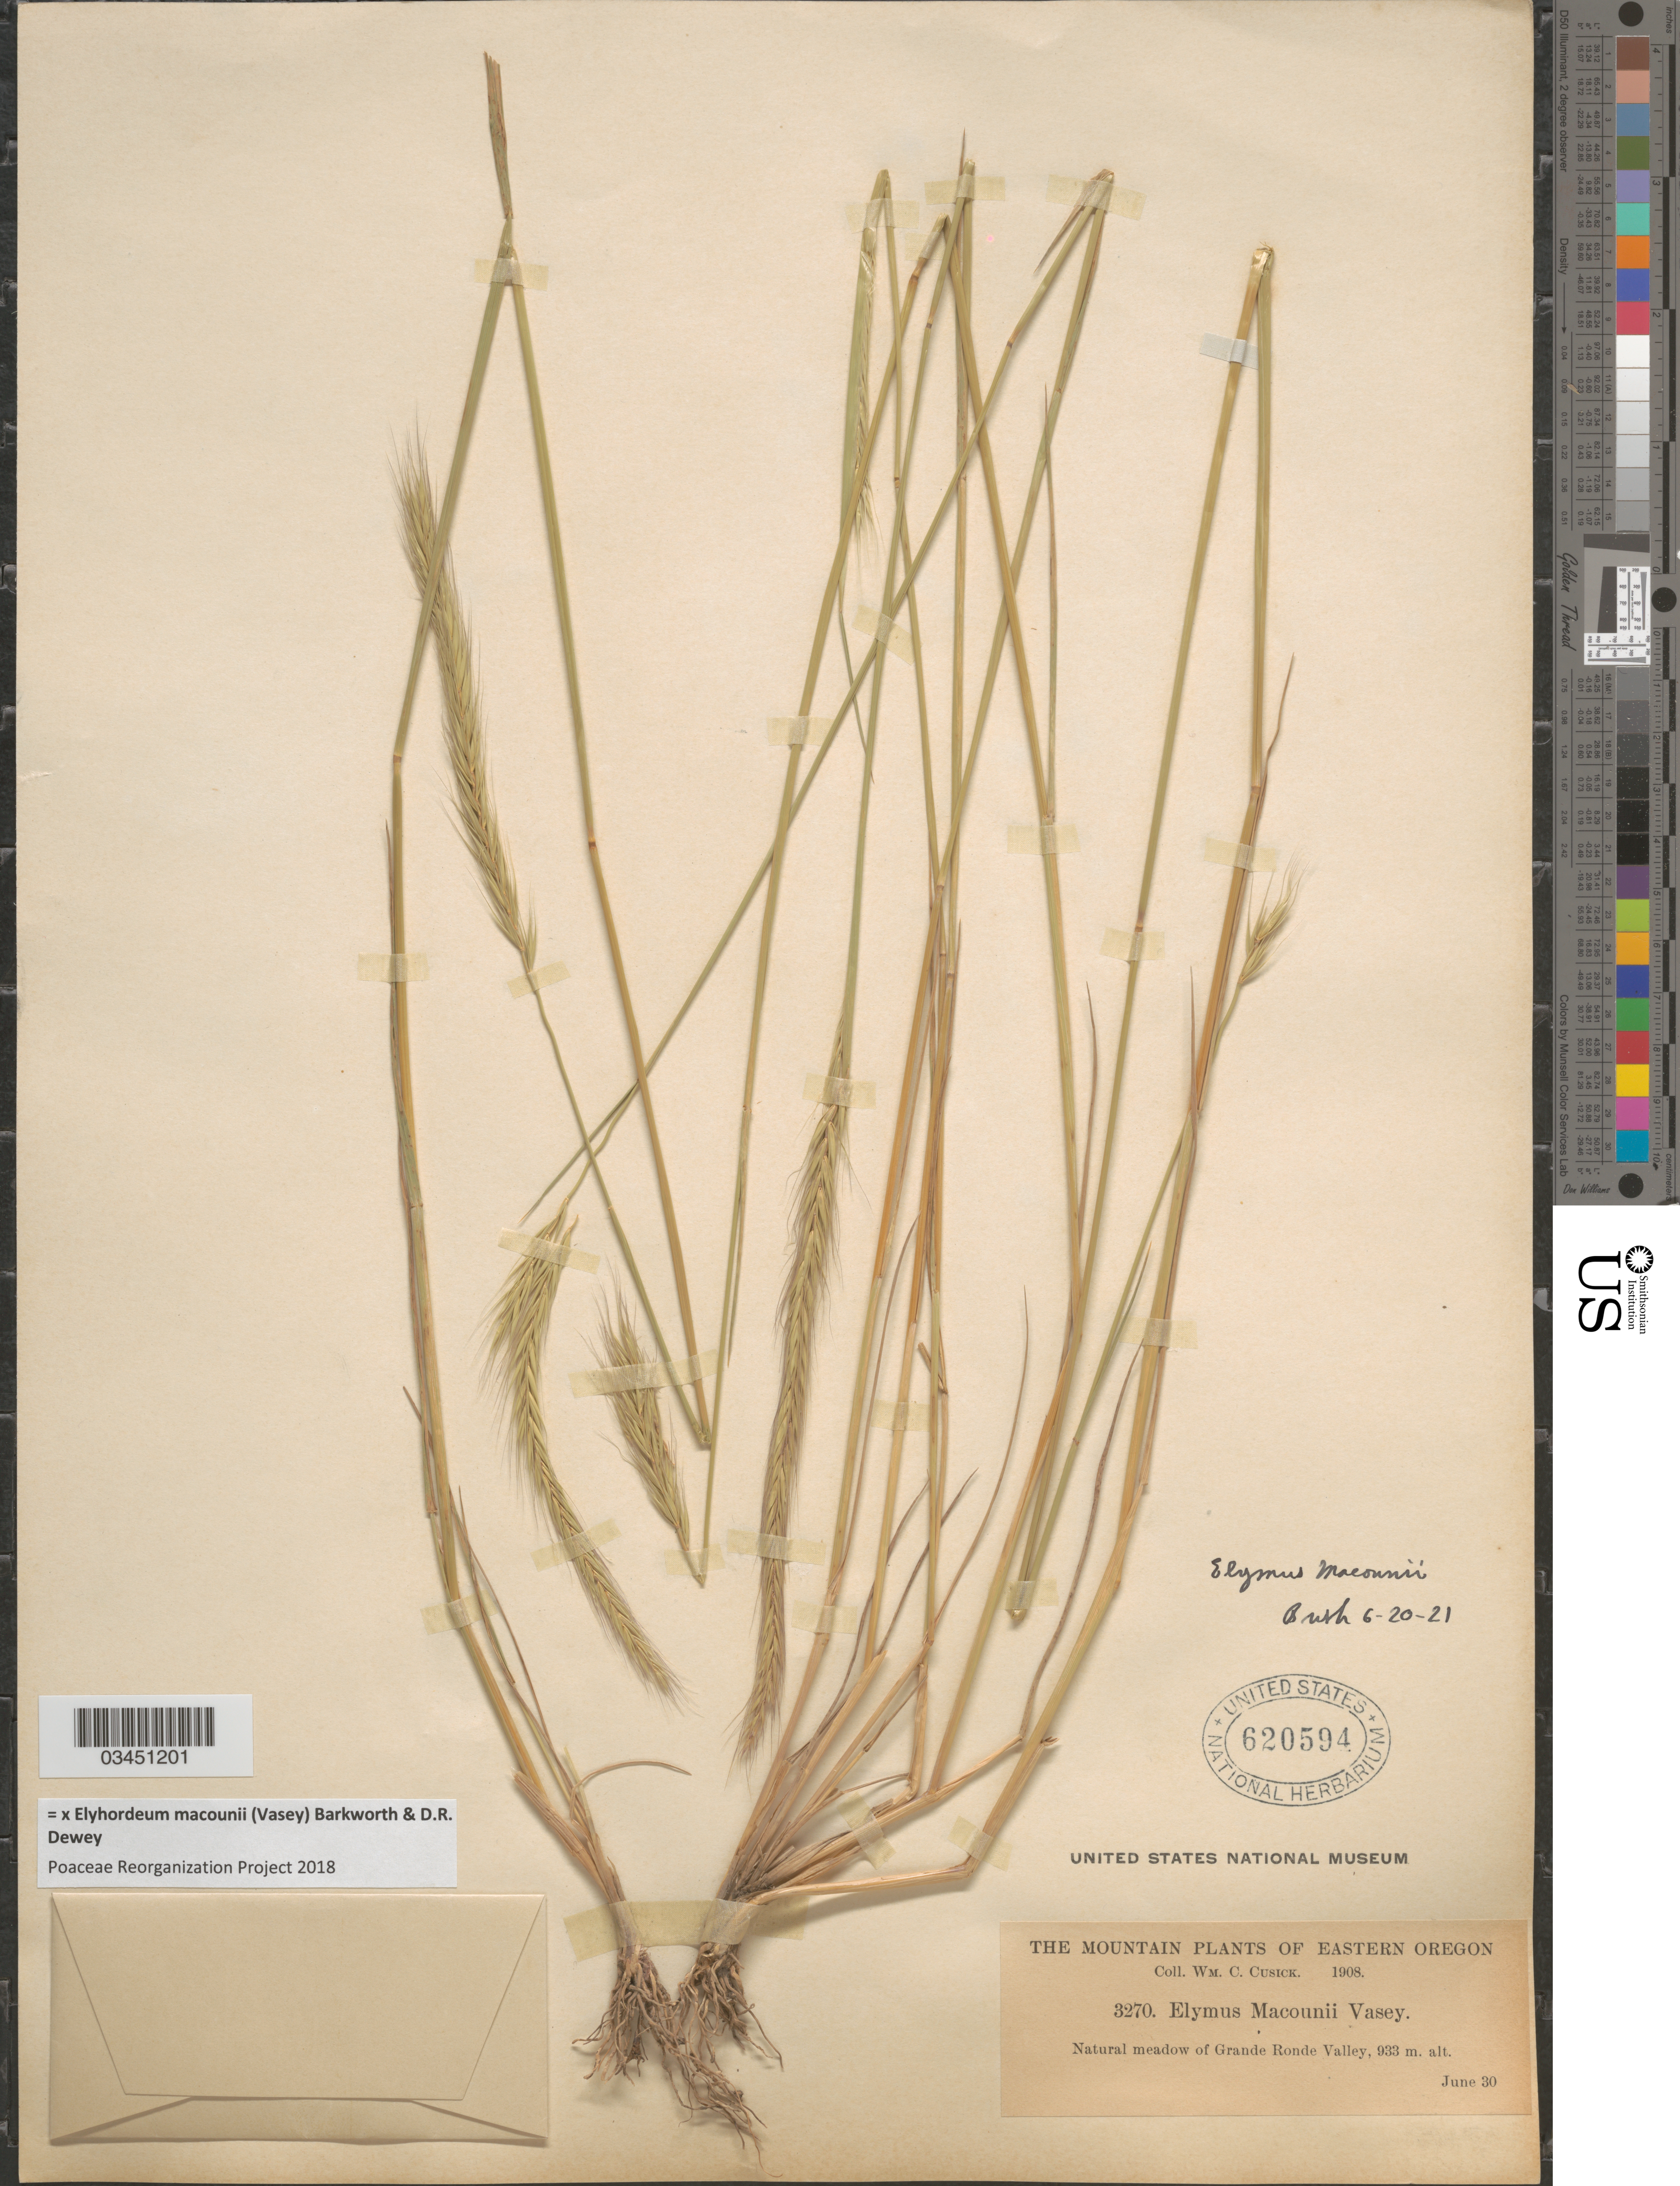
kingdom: Plantae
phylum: Tracheophyta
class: Liliopsida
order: Poales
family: Poaceae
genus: Elyhordeum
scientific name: x Elyhordeum macounii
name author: (Vasey) Barkworth & Dewey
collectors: W. C. Cusick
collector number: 3270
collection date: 1908-06-30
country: United States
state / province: Oregon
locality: The Mountain. Eastern Oregon. Natural meadow of Grande Ronde Valley.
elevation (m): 933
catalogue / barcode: US 620594